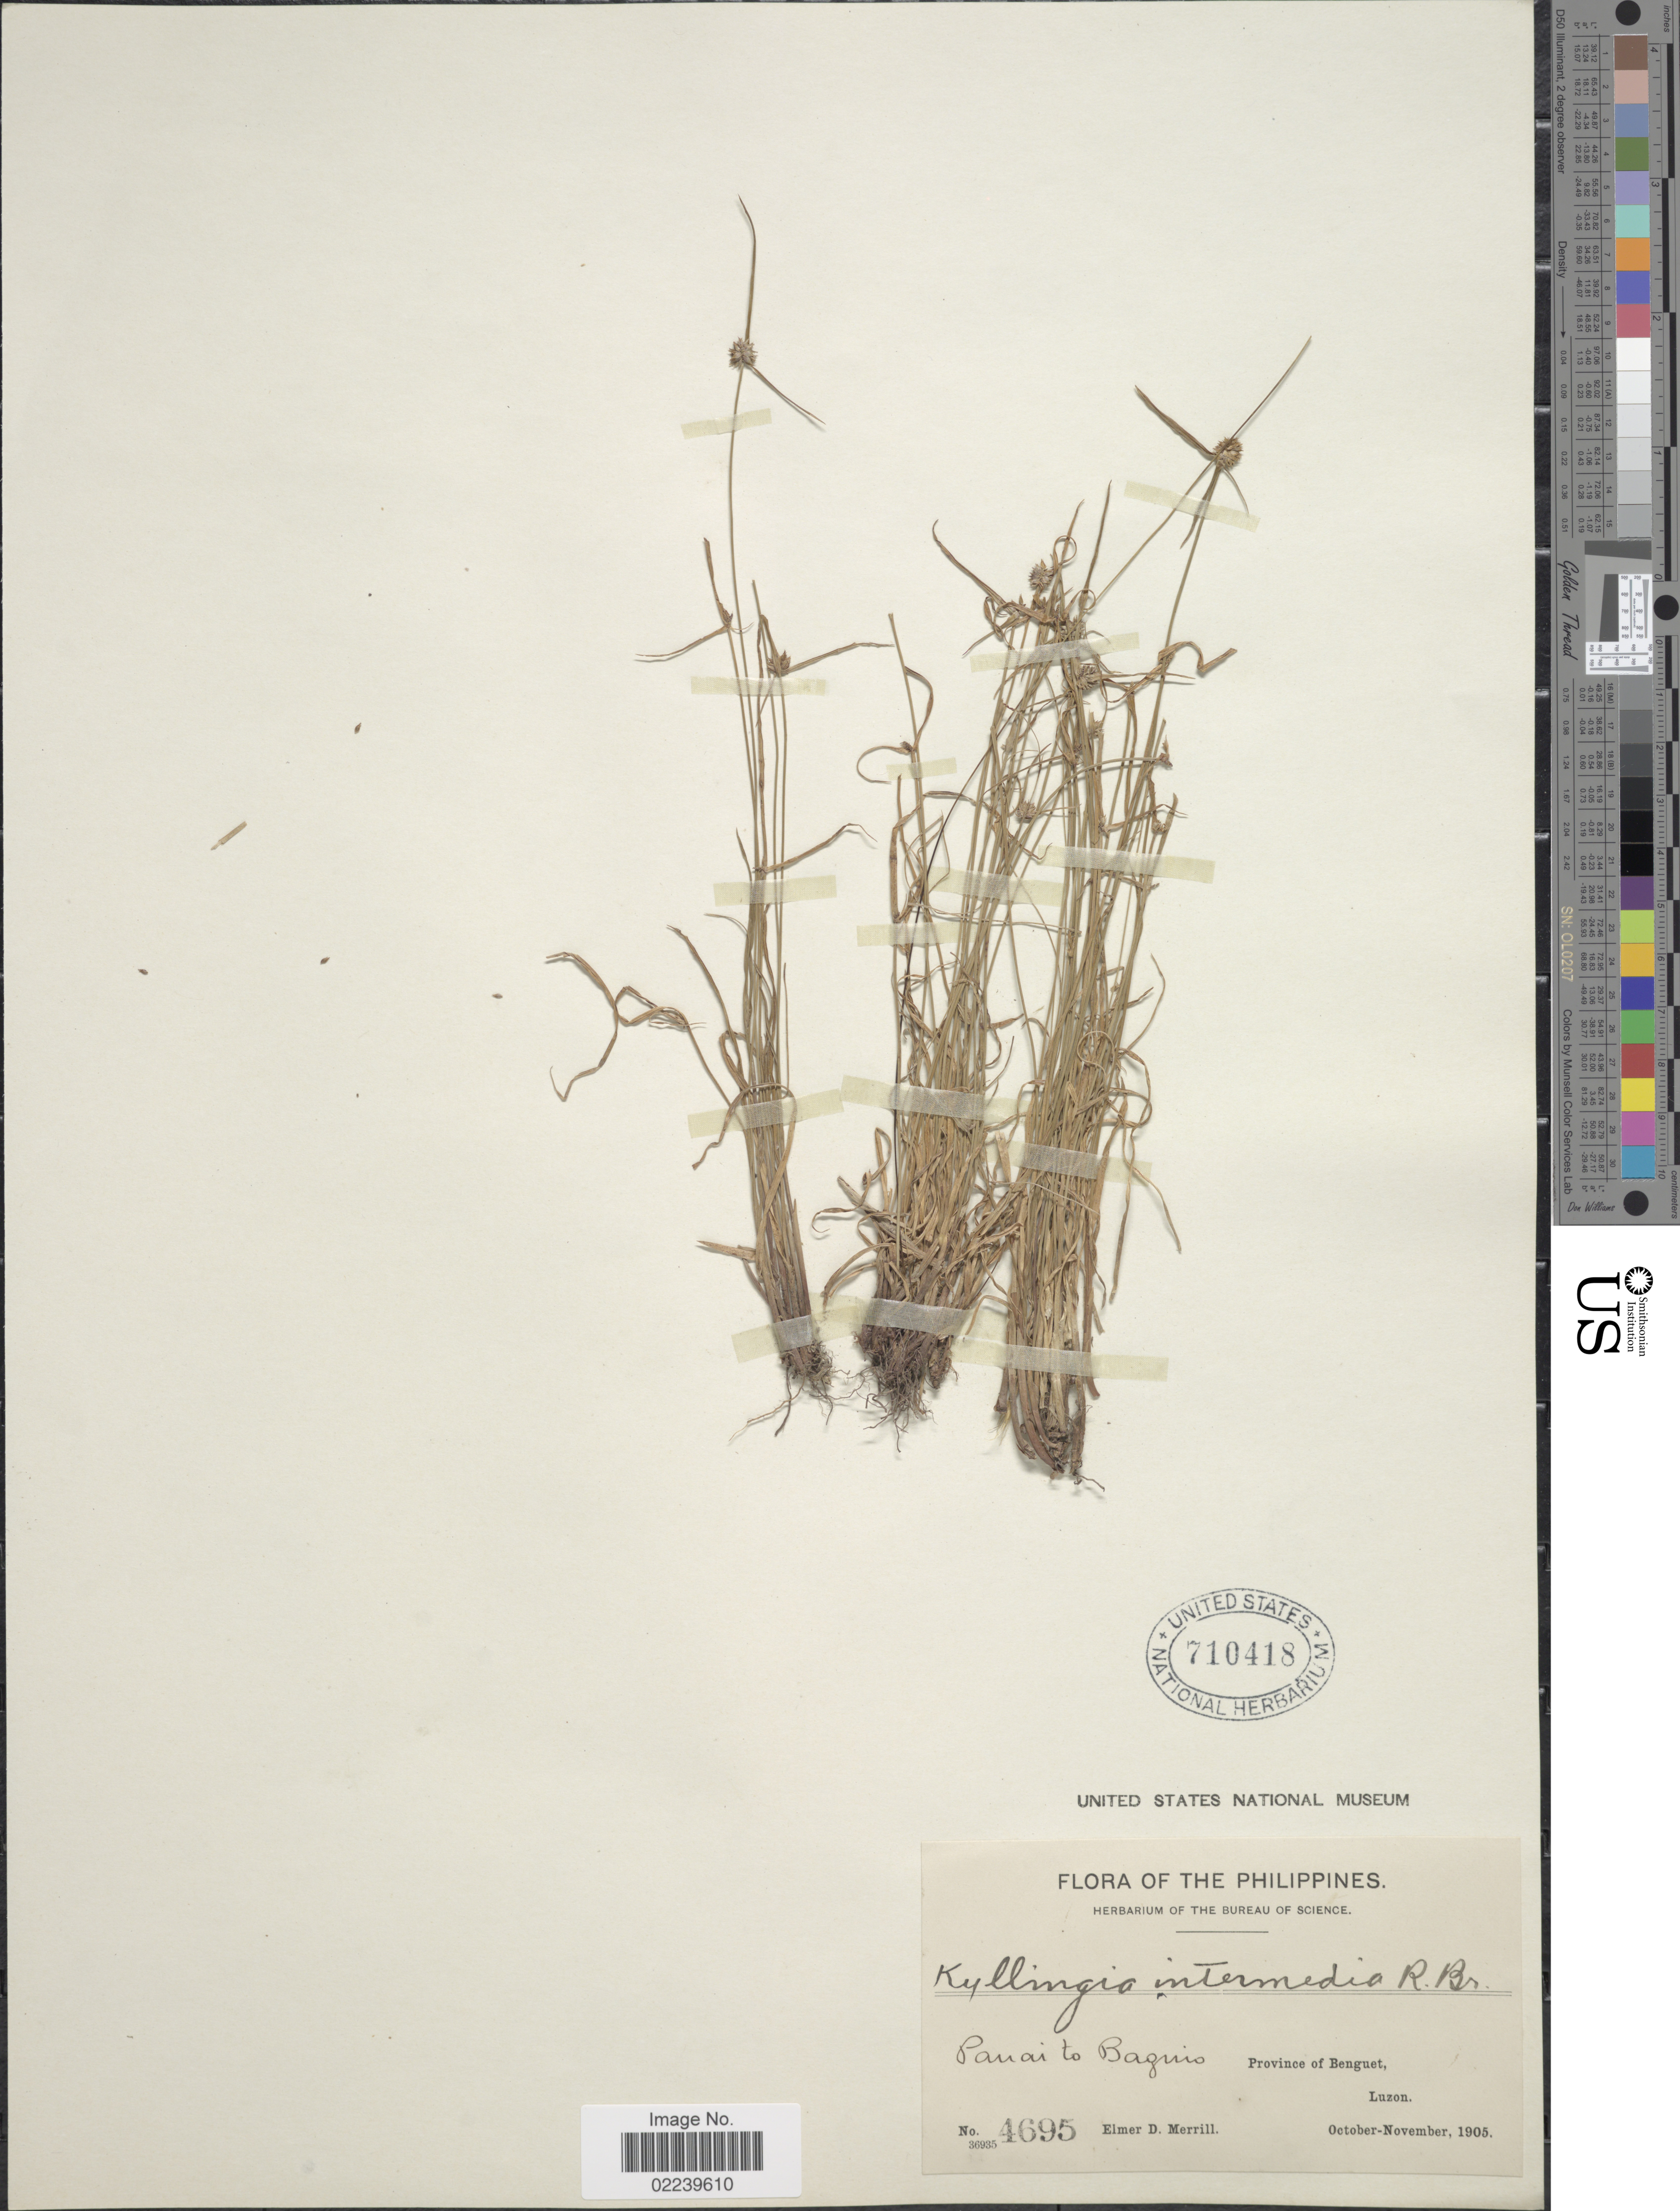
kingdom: Plantae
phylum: Tracheophyta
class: Liliopsida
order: Poales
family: Cyperaceae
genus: Cyperus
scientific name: Cyperus brevifolius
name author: (Rottb.) Hassk.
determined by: Strong, M. T., (US), Smithsonian Institution - National Museum of Natural History (UNITED STATES)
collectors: E. D. Merrill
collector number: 4695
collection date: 1905-10/1905-11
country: Philippines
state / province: Cordillera (Administrative Region)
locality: Panai to Baguio, Province of Benguet, Luzon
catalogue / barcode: US 710418